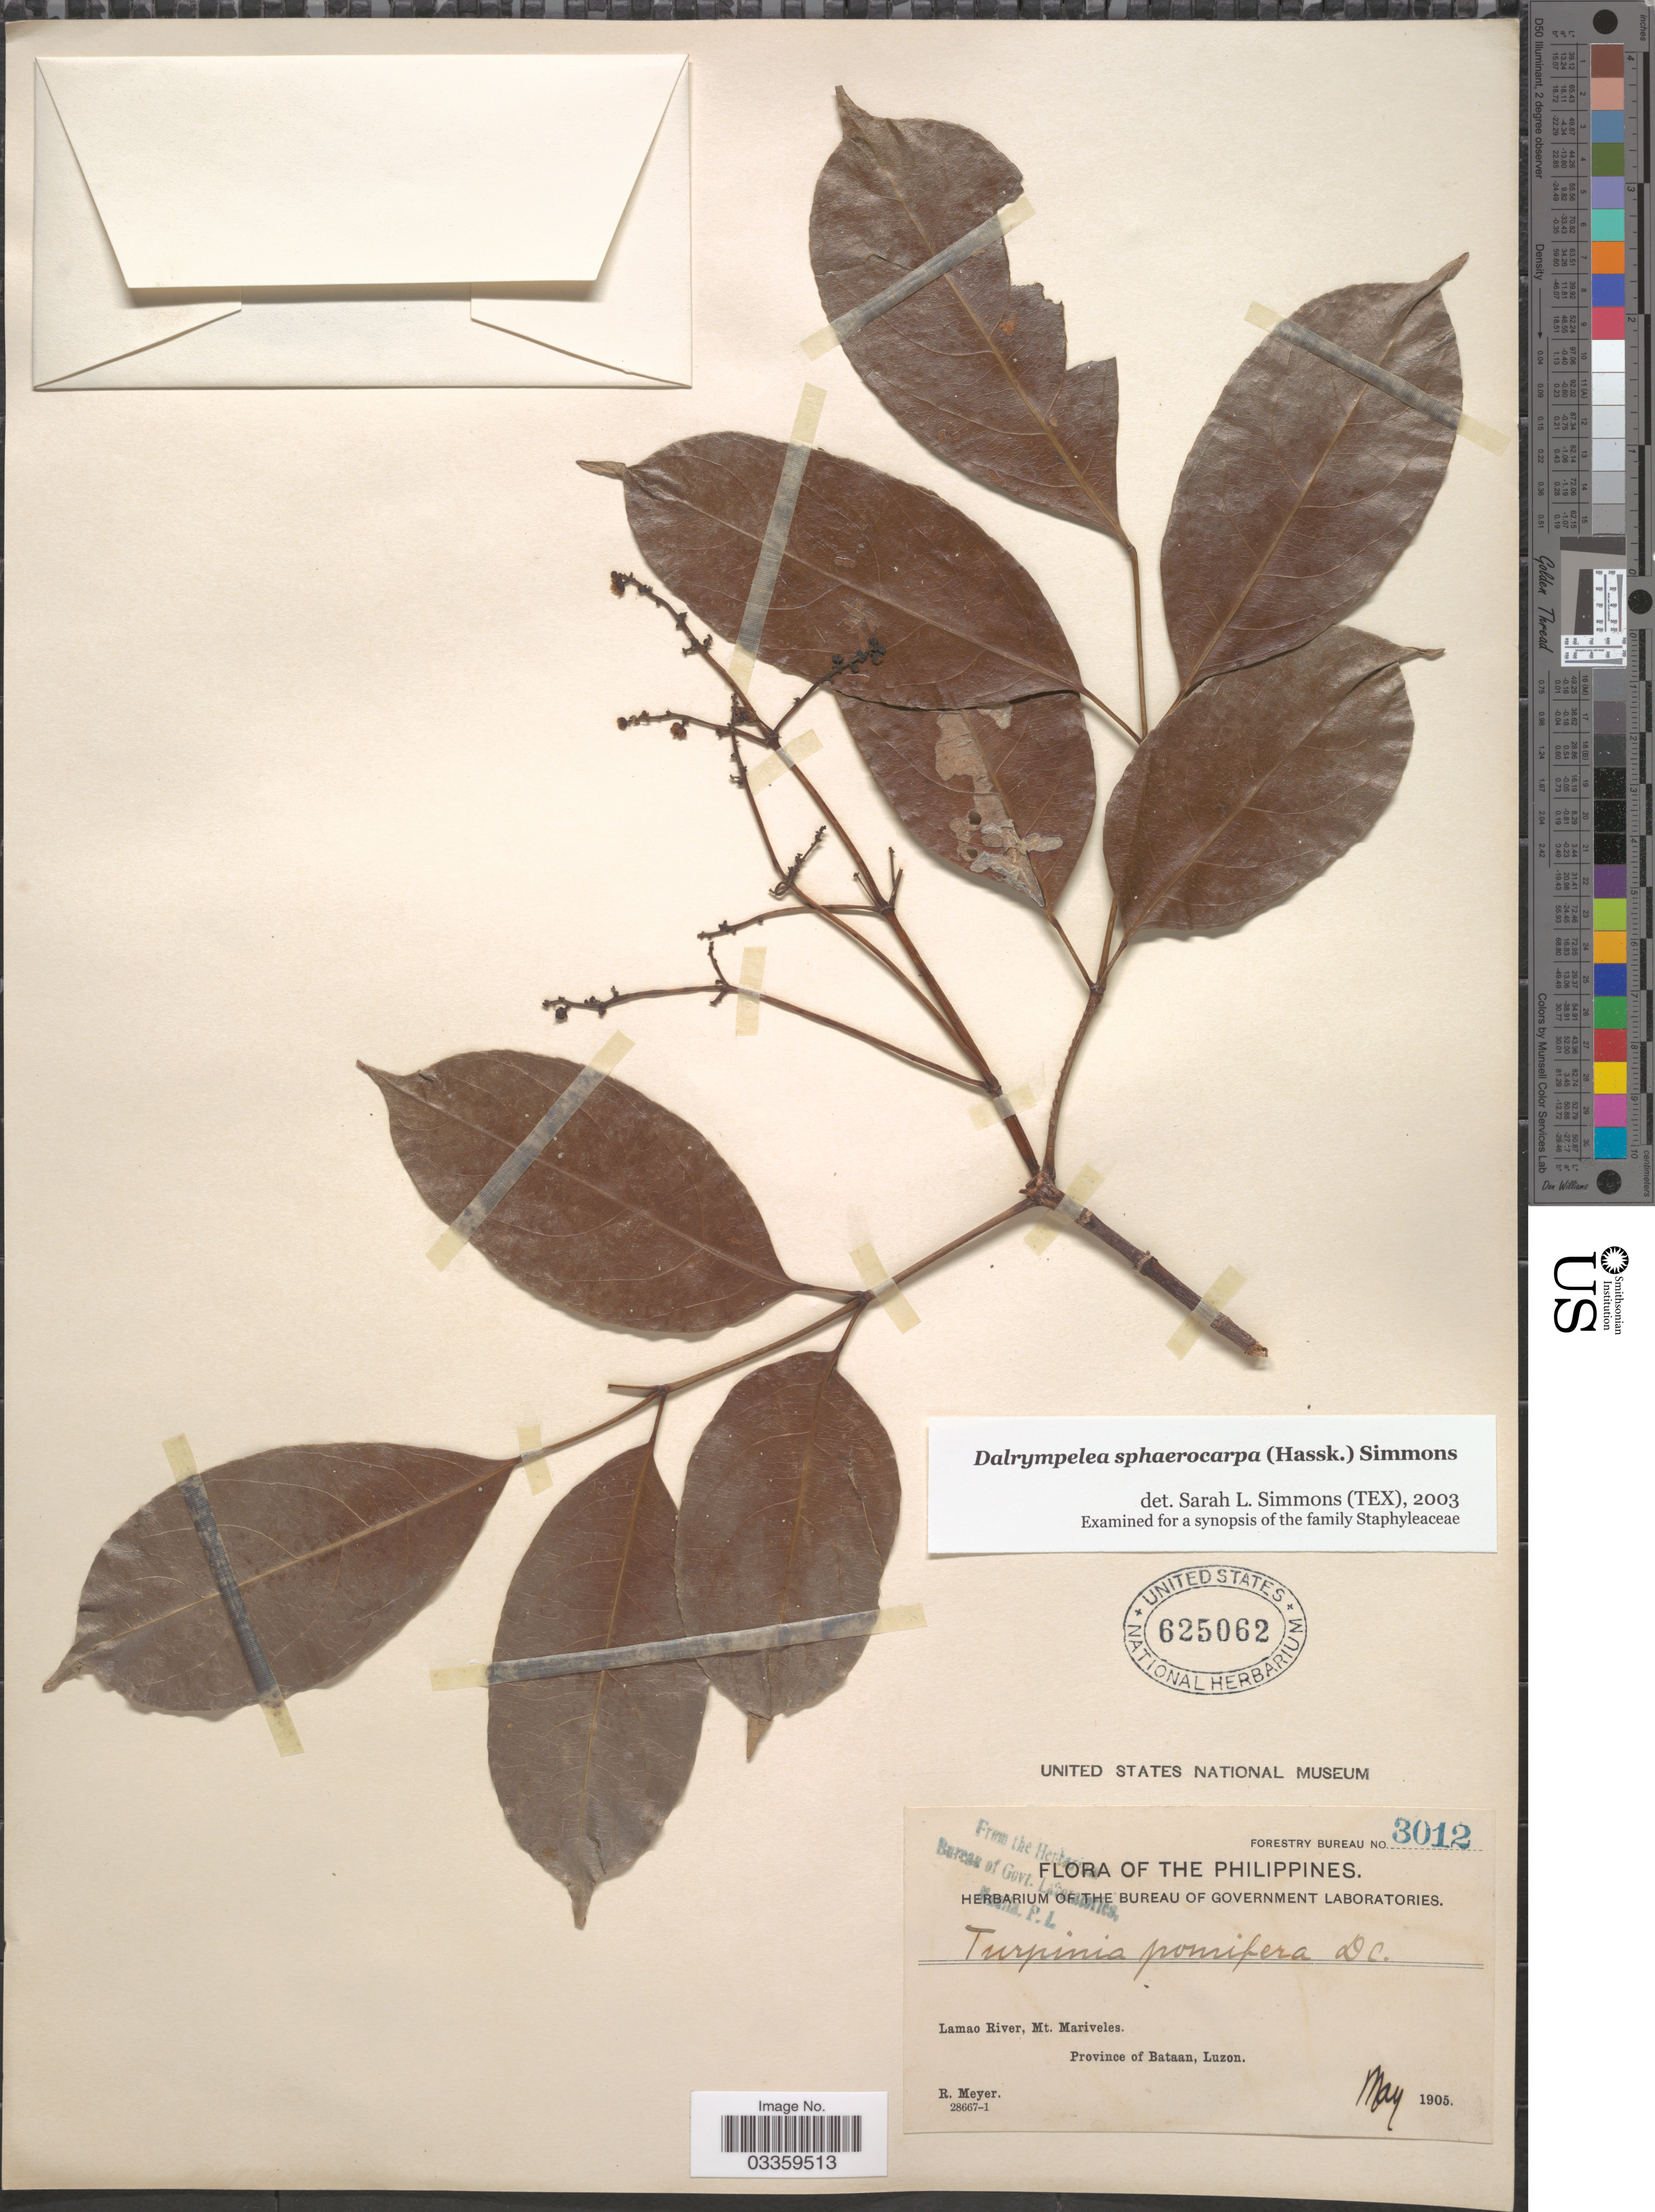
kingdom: Plantae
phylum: Tracheophyta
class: Magnoliopsida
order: Crossosomatales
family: Staphyleaceae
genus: Dalrympelea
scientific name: Dalrympelea sphaerocarpa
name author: (Hassk.) Nor-Ezzaw.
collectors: R. Meyer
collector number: Forestry Bureau 3012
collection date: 1905-05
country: Philippines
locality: Lamao River, Mt. Mariveles. Province of Bataan, Luzon.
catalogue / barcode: US 625062